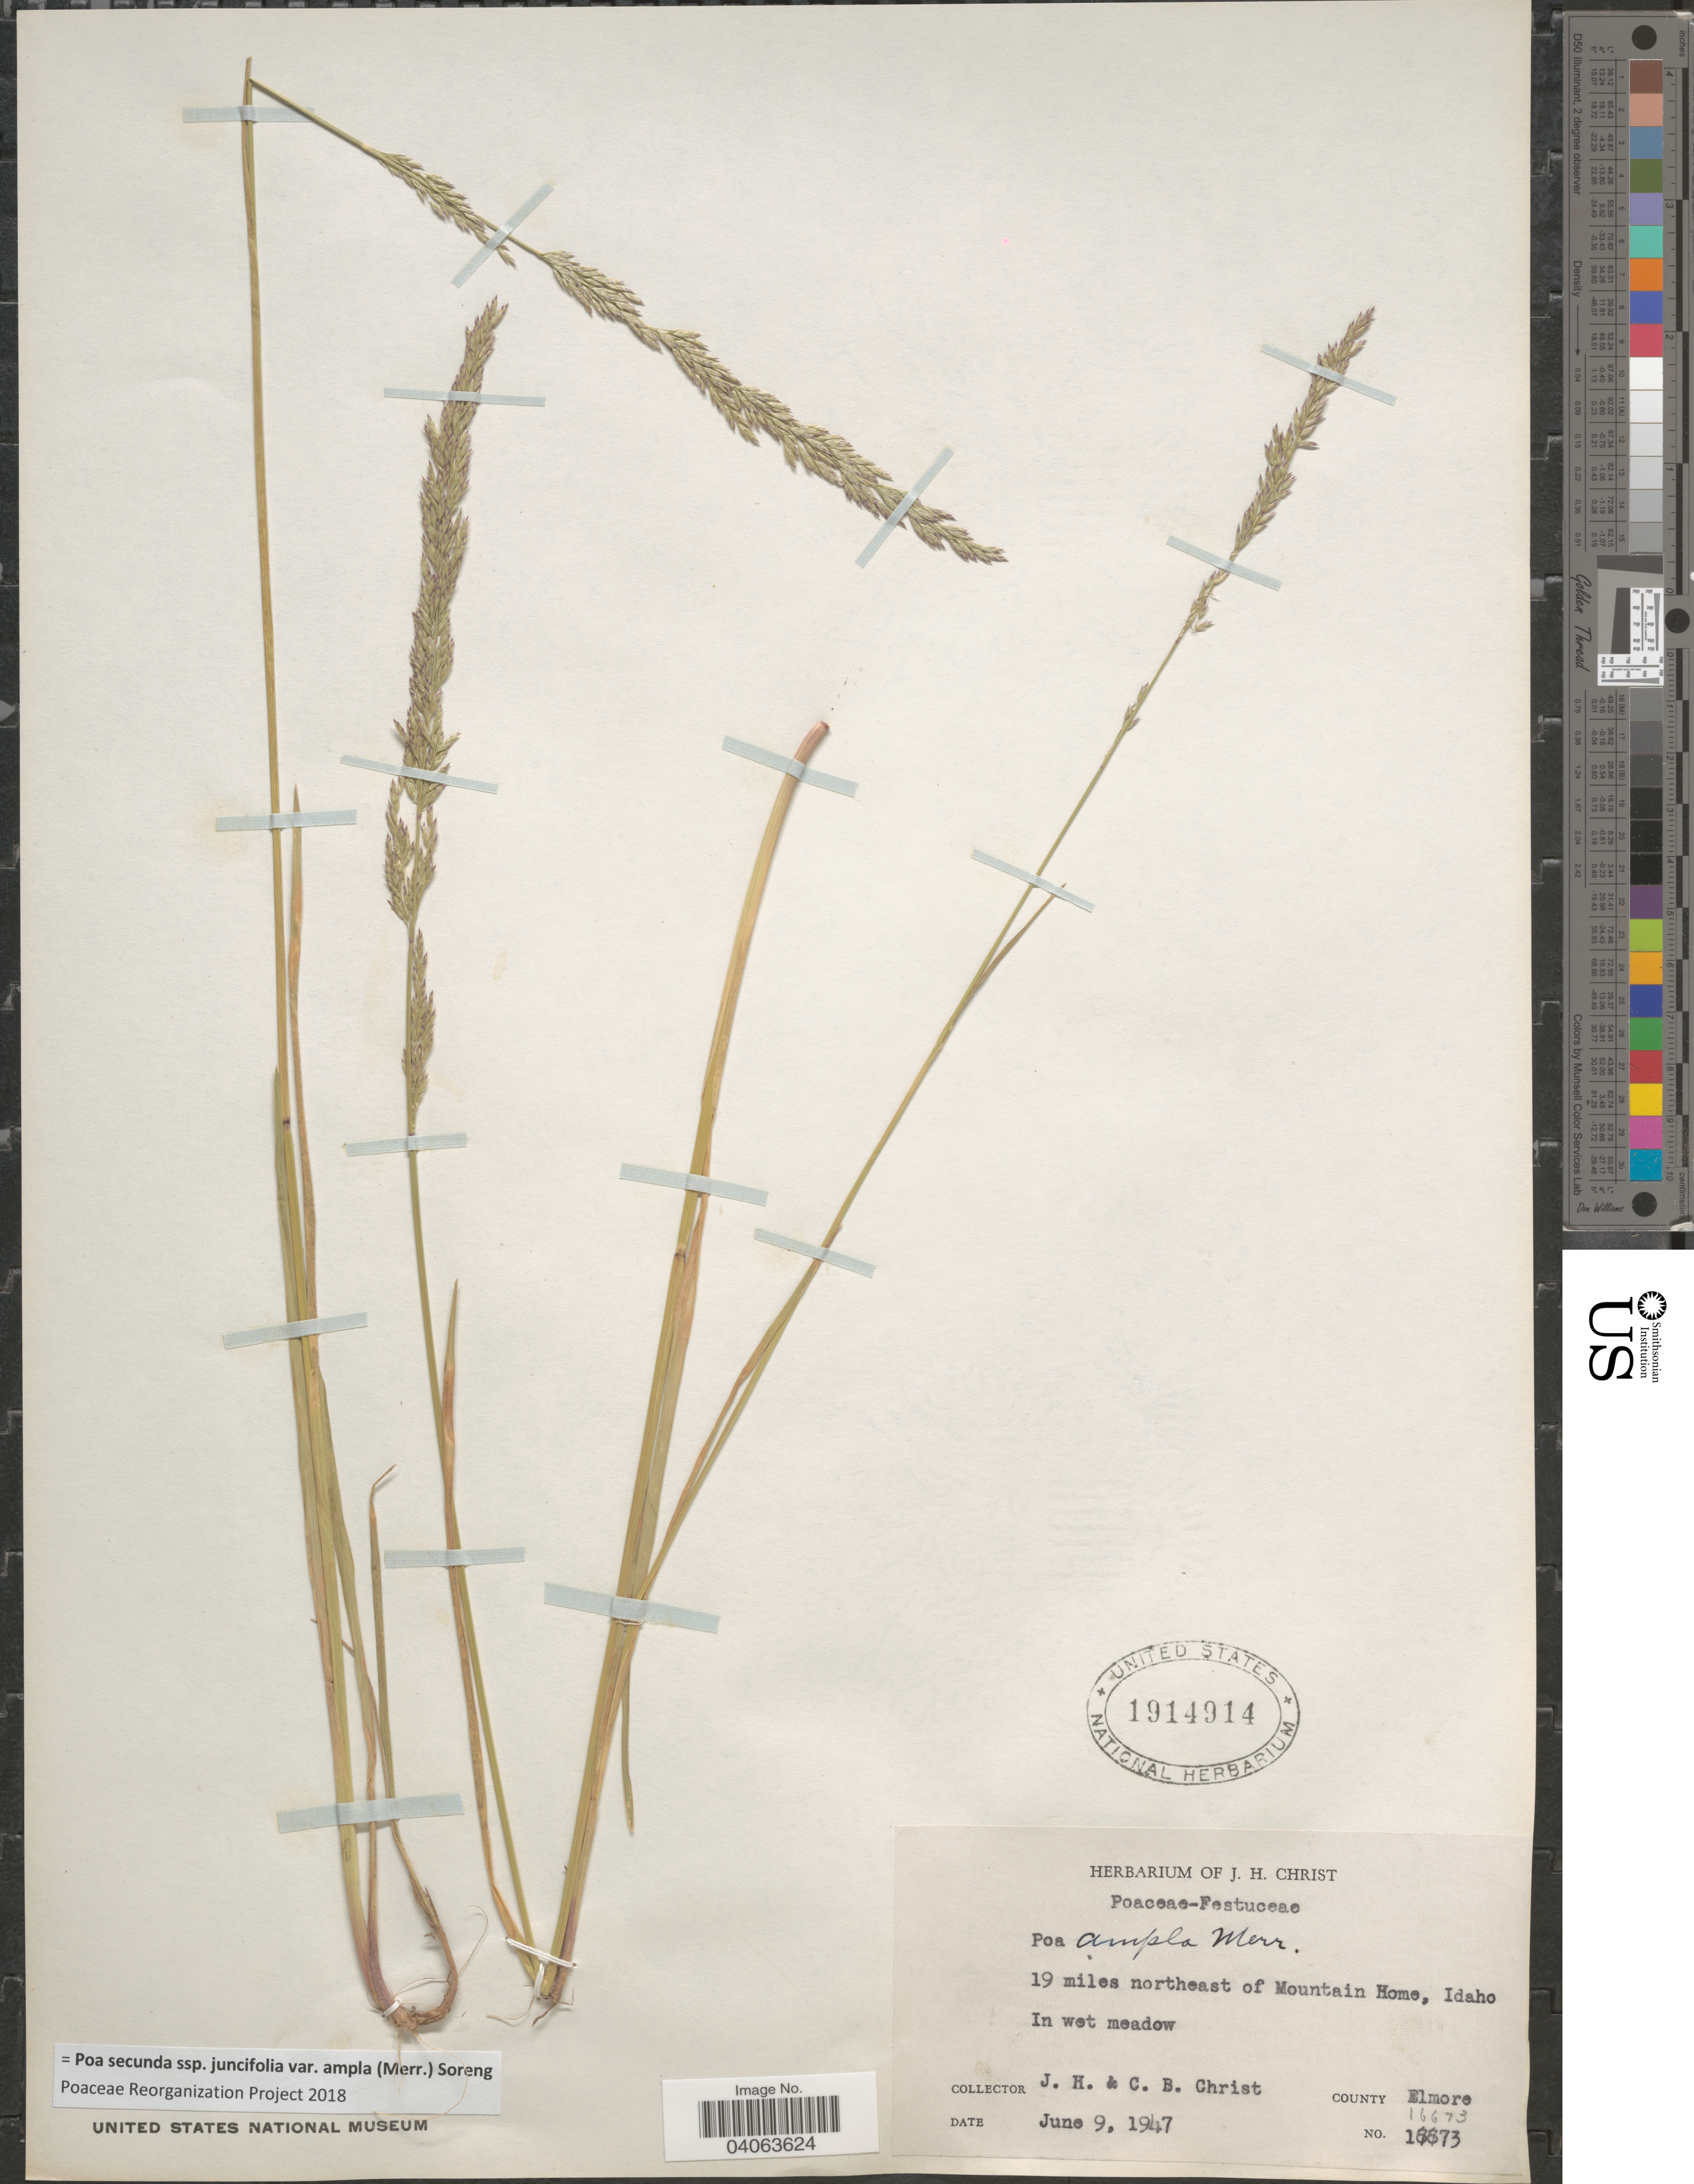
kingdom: Plantae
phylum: Tracheophyta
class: Liliopsida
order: Poales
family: Poaceae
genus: Poa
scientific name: Poa secunda subsp. juncifolia var. ampla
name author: (Merr.) Soreng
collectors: J. H. Christ & C. Christ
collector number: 16673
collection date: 1947-06-09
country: United States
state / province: Idaho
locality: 19 miles northeast of Mountain Home. County Elmore.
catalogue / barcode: US 1914914